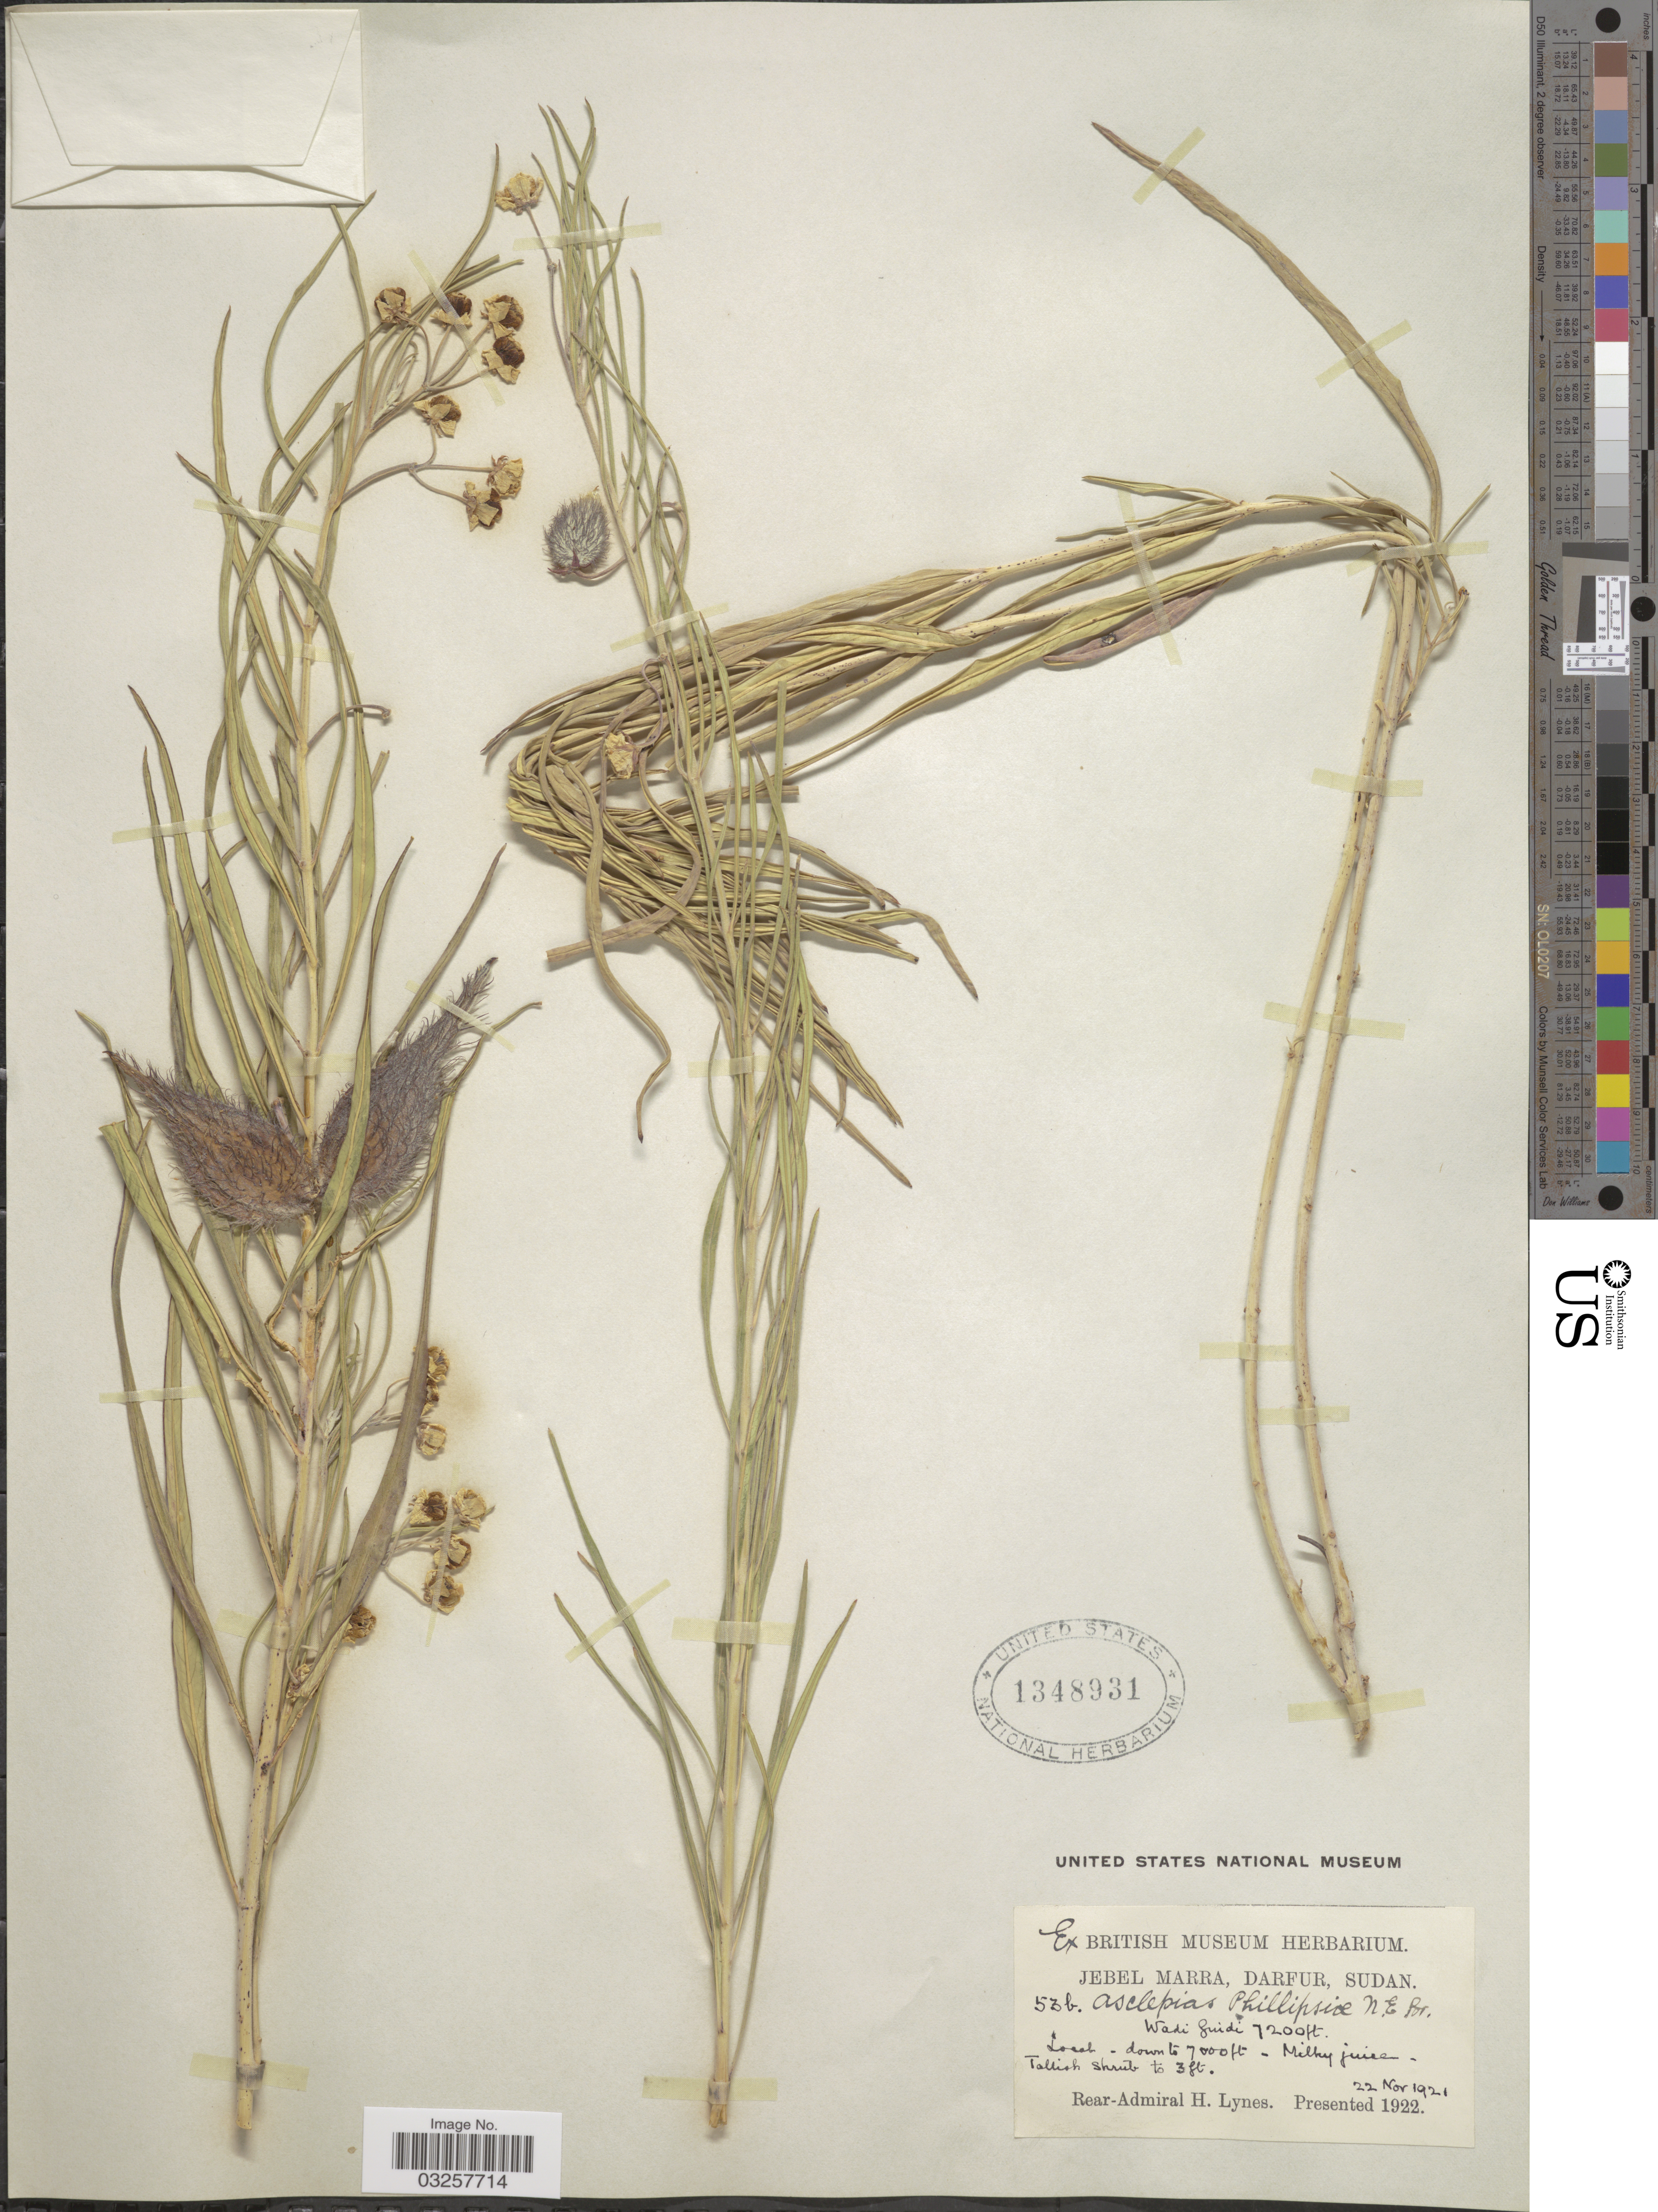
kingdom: Plantae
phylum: Tracheophyta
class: Magnoliopsida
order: Gentianales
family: Apocynaceae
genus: Asclepias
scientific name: Asclepias phillipsiae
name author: N.E. Br.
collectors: H. Lynes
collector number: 53b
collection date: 1921-11-22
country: Sudan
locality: Wadi Guidi.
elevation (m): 2134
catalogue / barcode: US 1348931